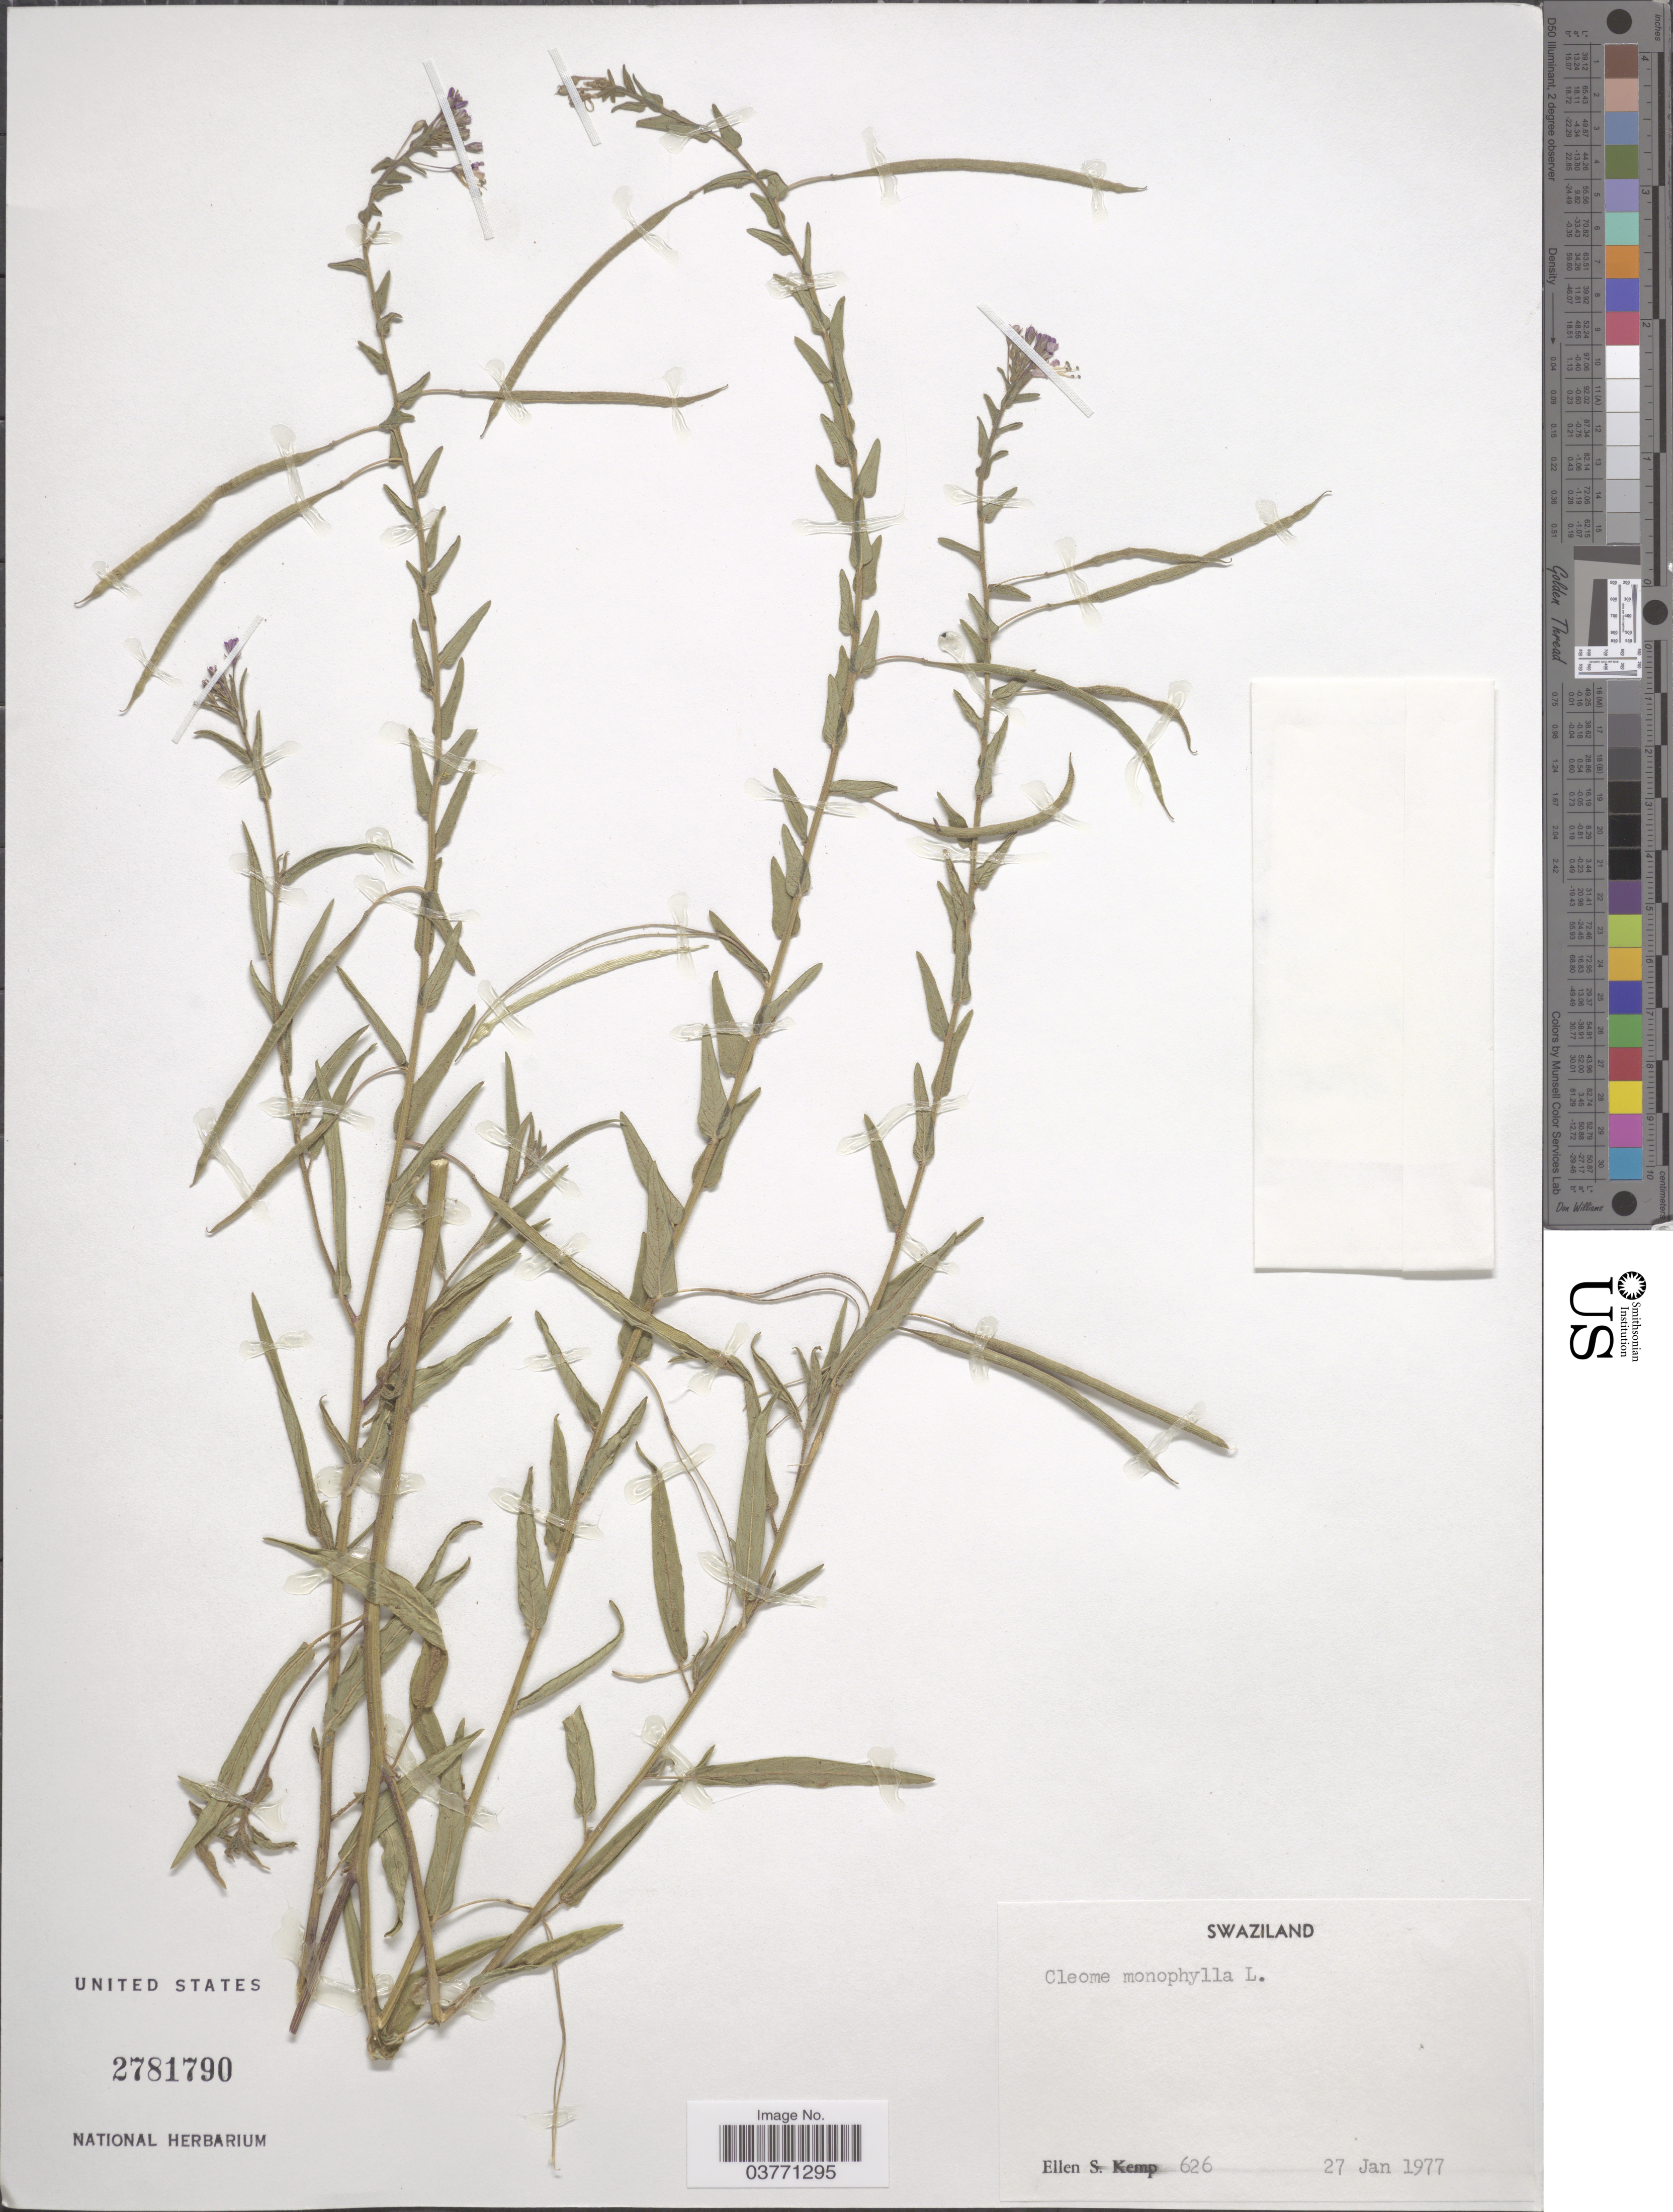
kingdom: Plantae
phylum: Tracheophyta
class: Magnoliopsida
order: Brassicales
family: Cleomaceae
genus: Sieruela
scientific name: Sieruela monophylla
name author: (L.) Roalson & J.C. Hall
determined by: Strong, M. T., (US), Smithsonian Institution - National Museum of Natural History (UNITED STATES)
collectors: E. S. Kemp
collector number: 626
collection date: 1977-01-27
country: Eswatini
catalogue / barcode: US 2781790